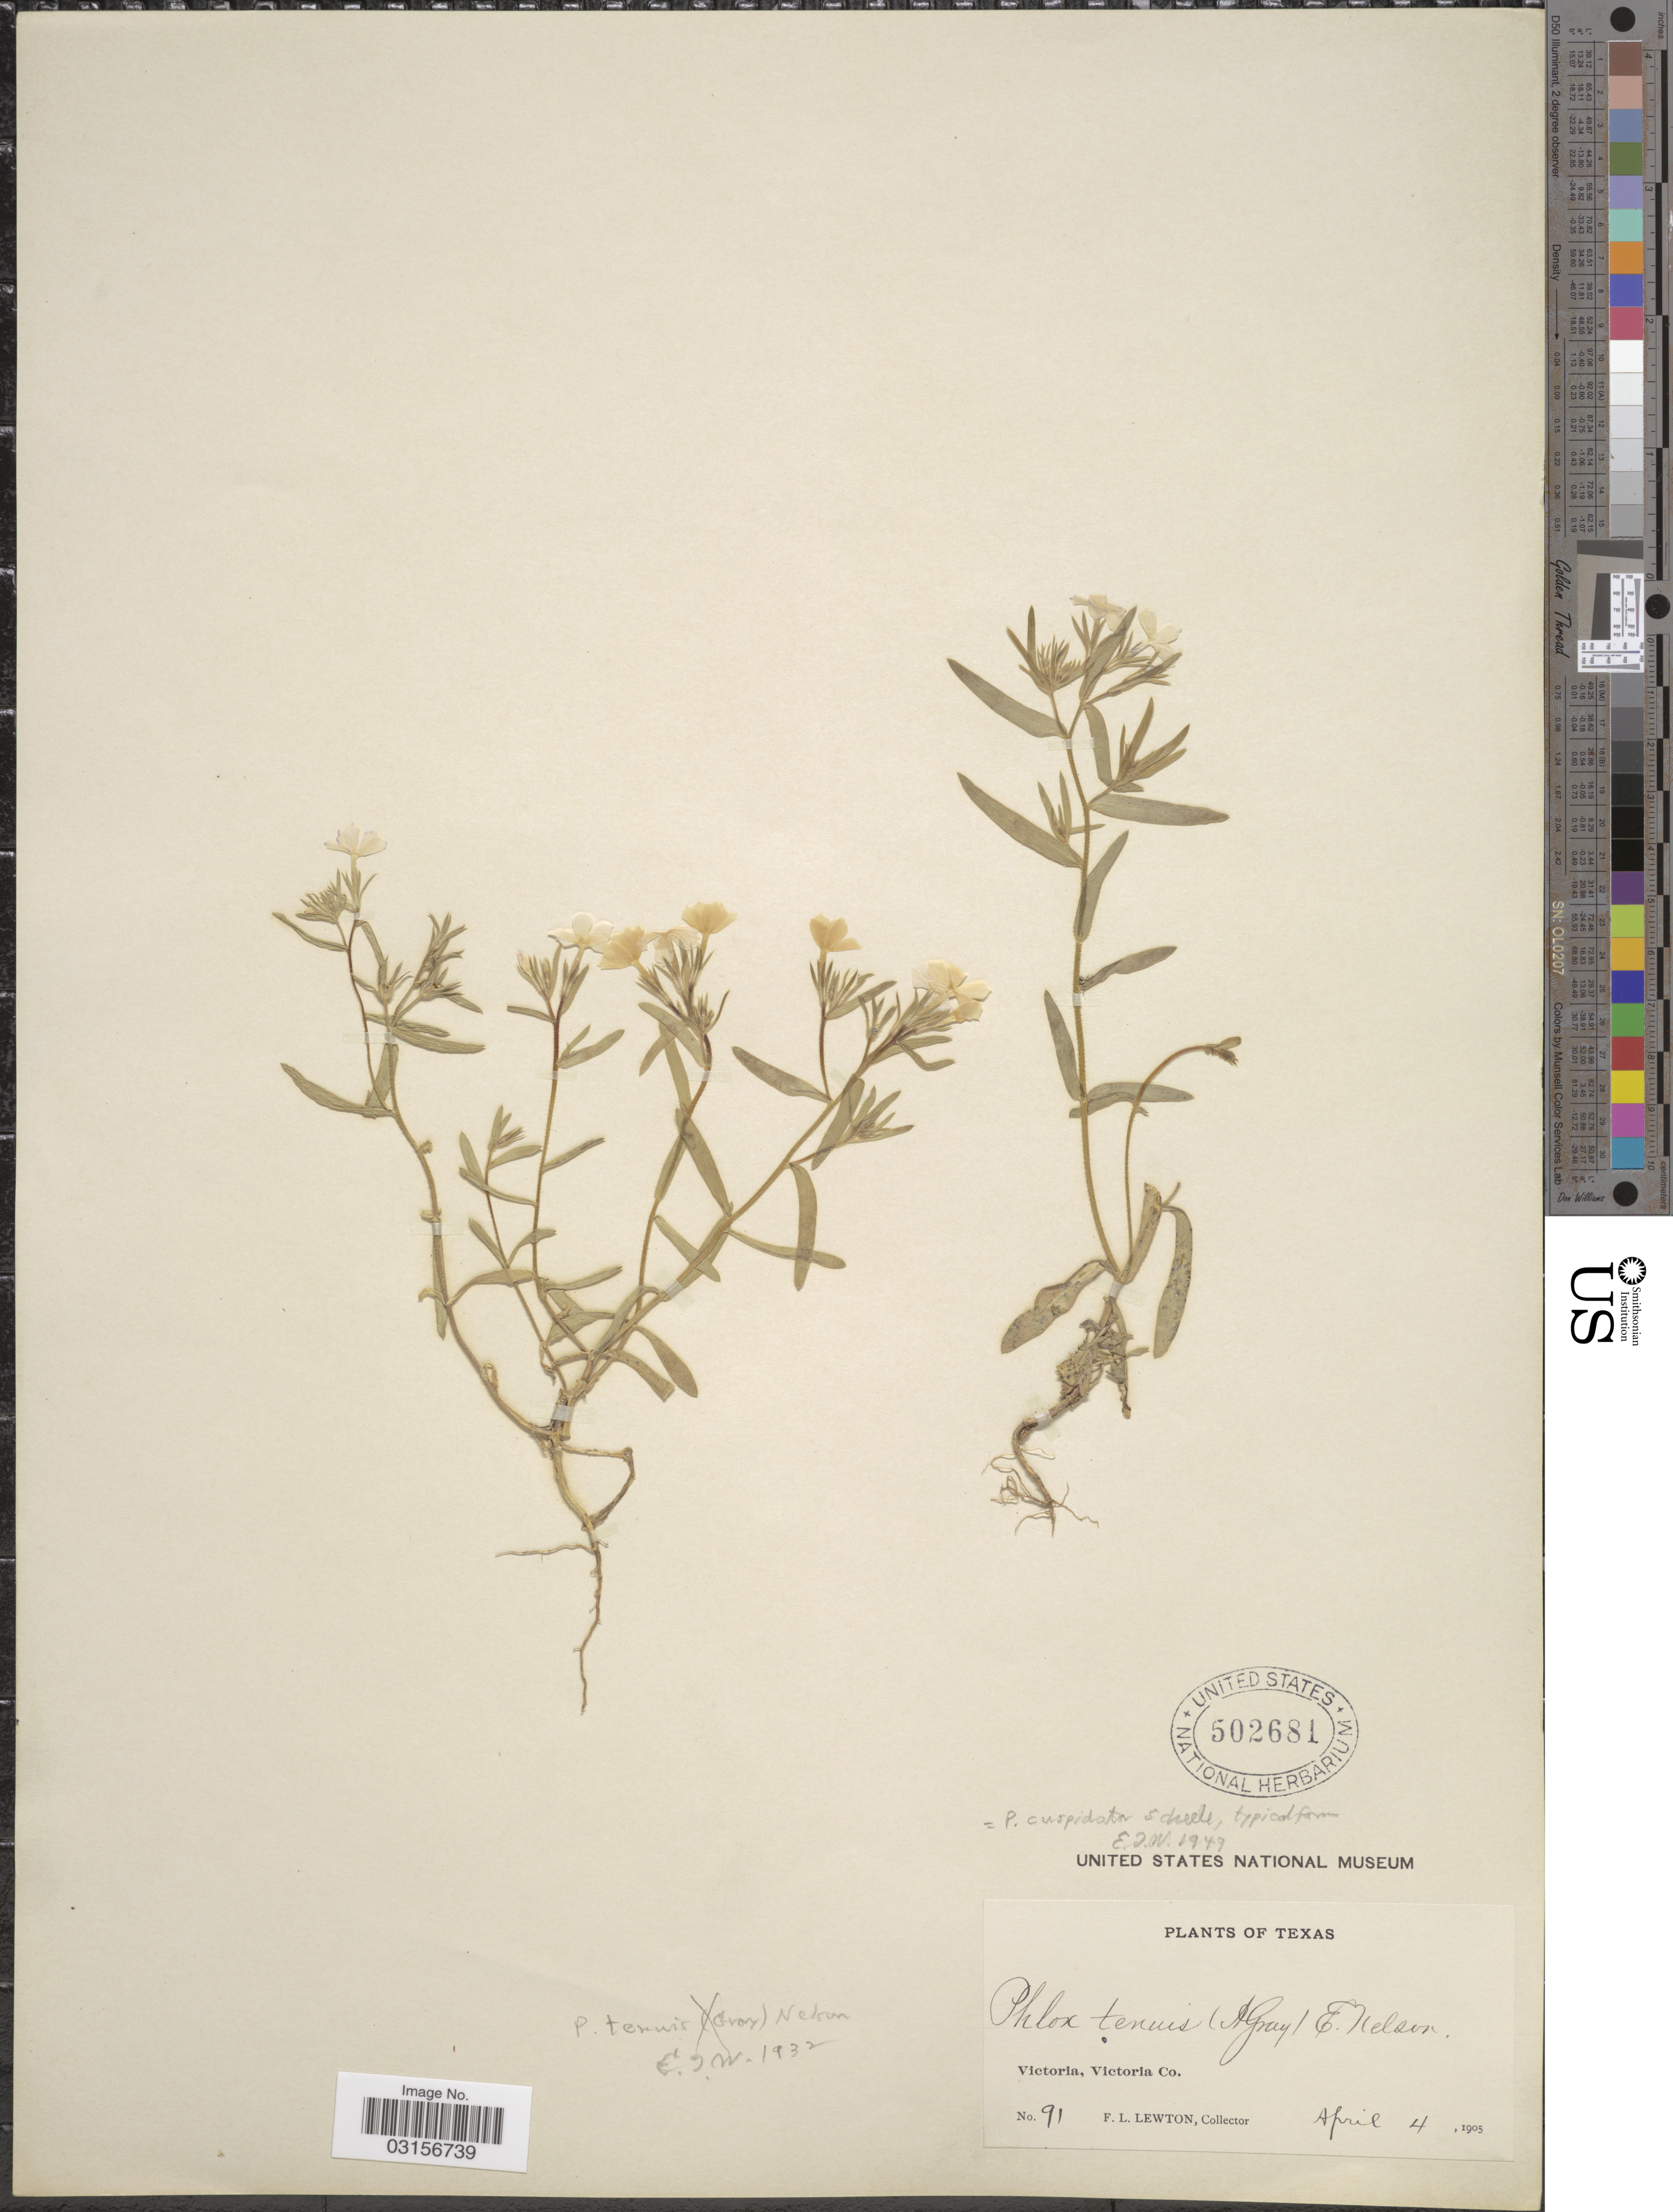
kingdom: Plantae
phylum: Tracheophyta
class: Magnoliopsida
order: Ericales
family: Polemoniaceae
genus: Phlox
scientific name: Phlox cuspidata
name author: Scheele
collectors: F. L. Lewton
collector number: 91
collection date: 1905-04-04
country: United States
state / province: Texas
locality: Victoria, Victoria Co.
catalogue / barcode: US 502681